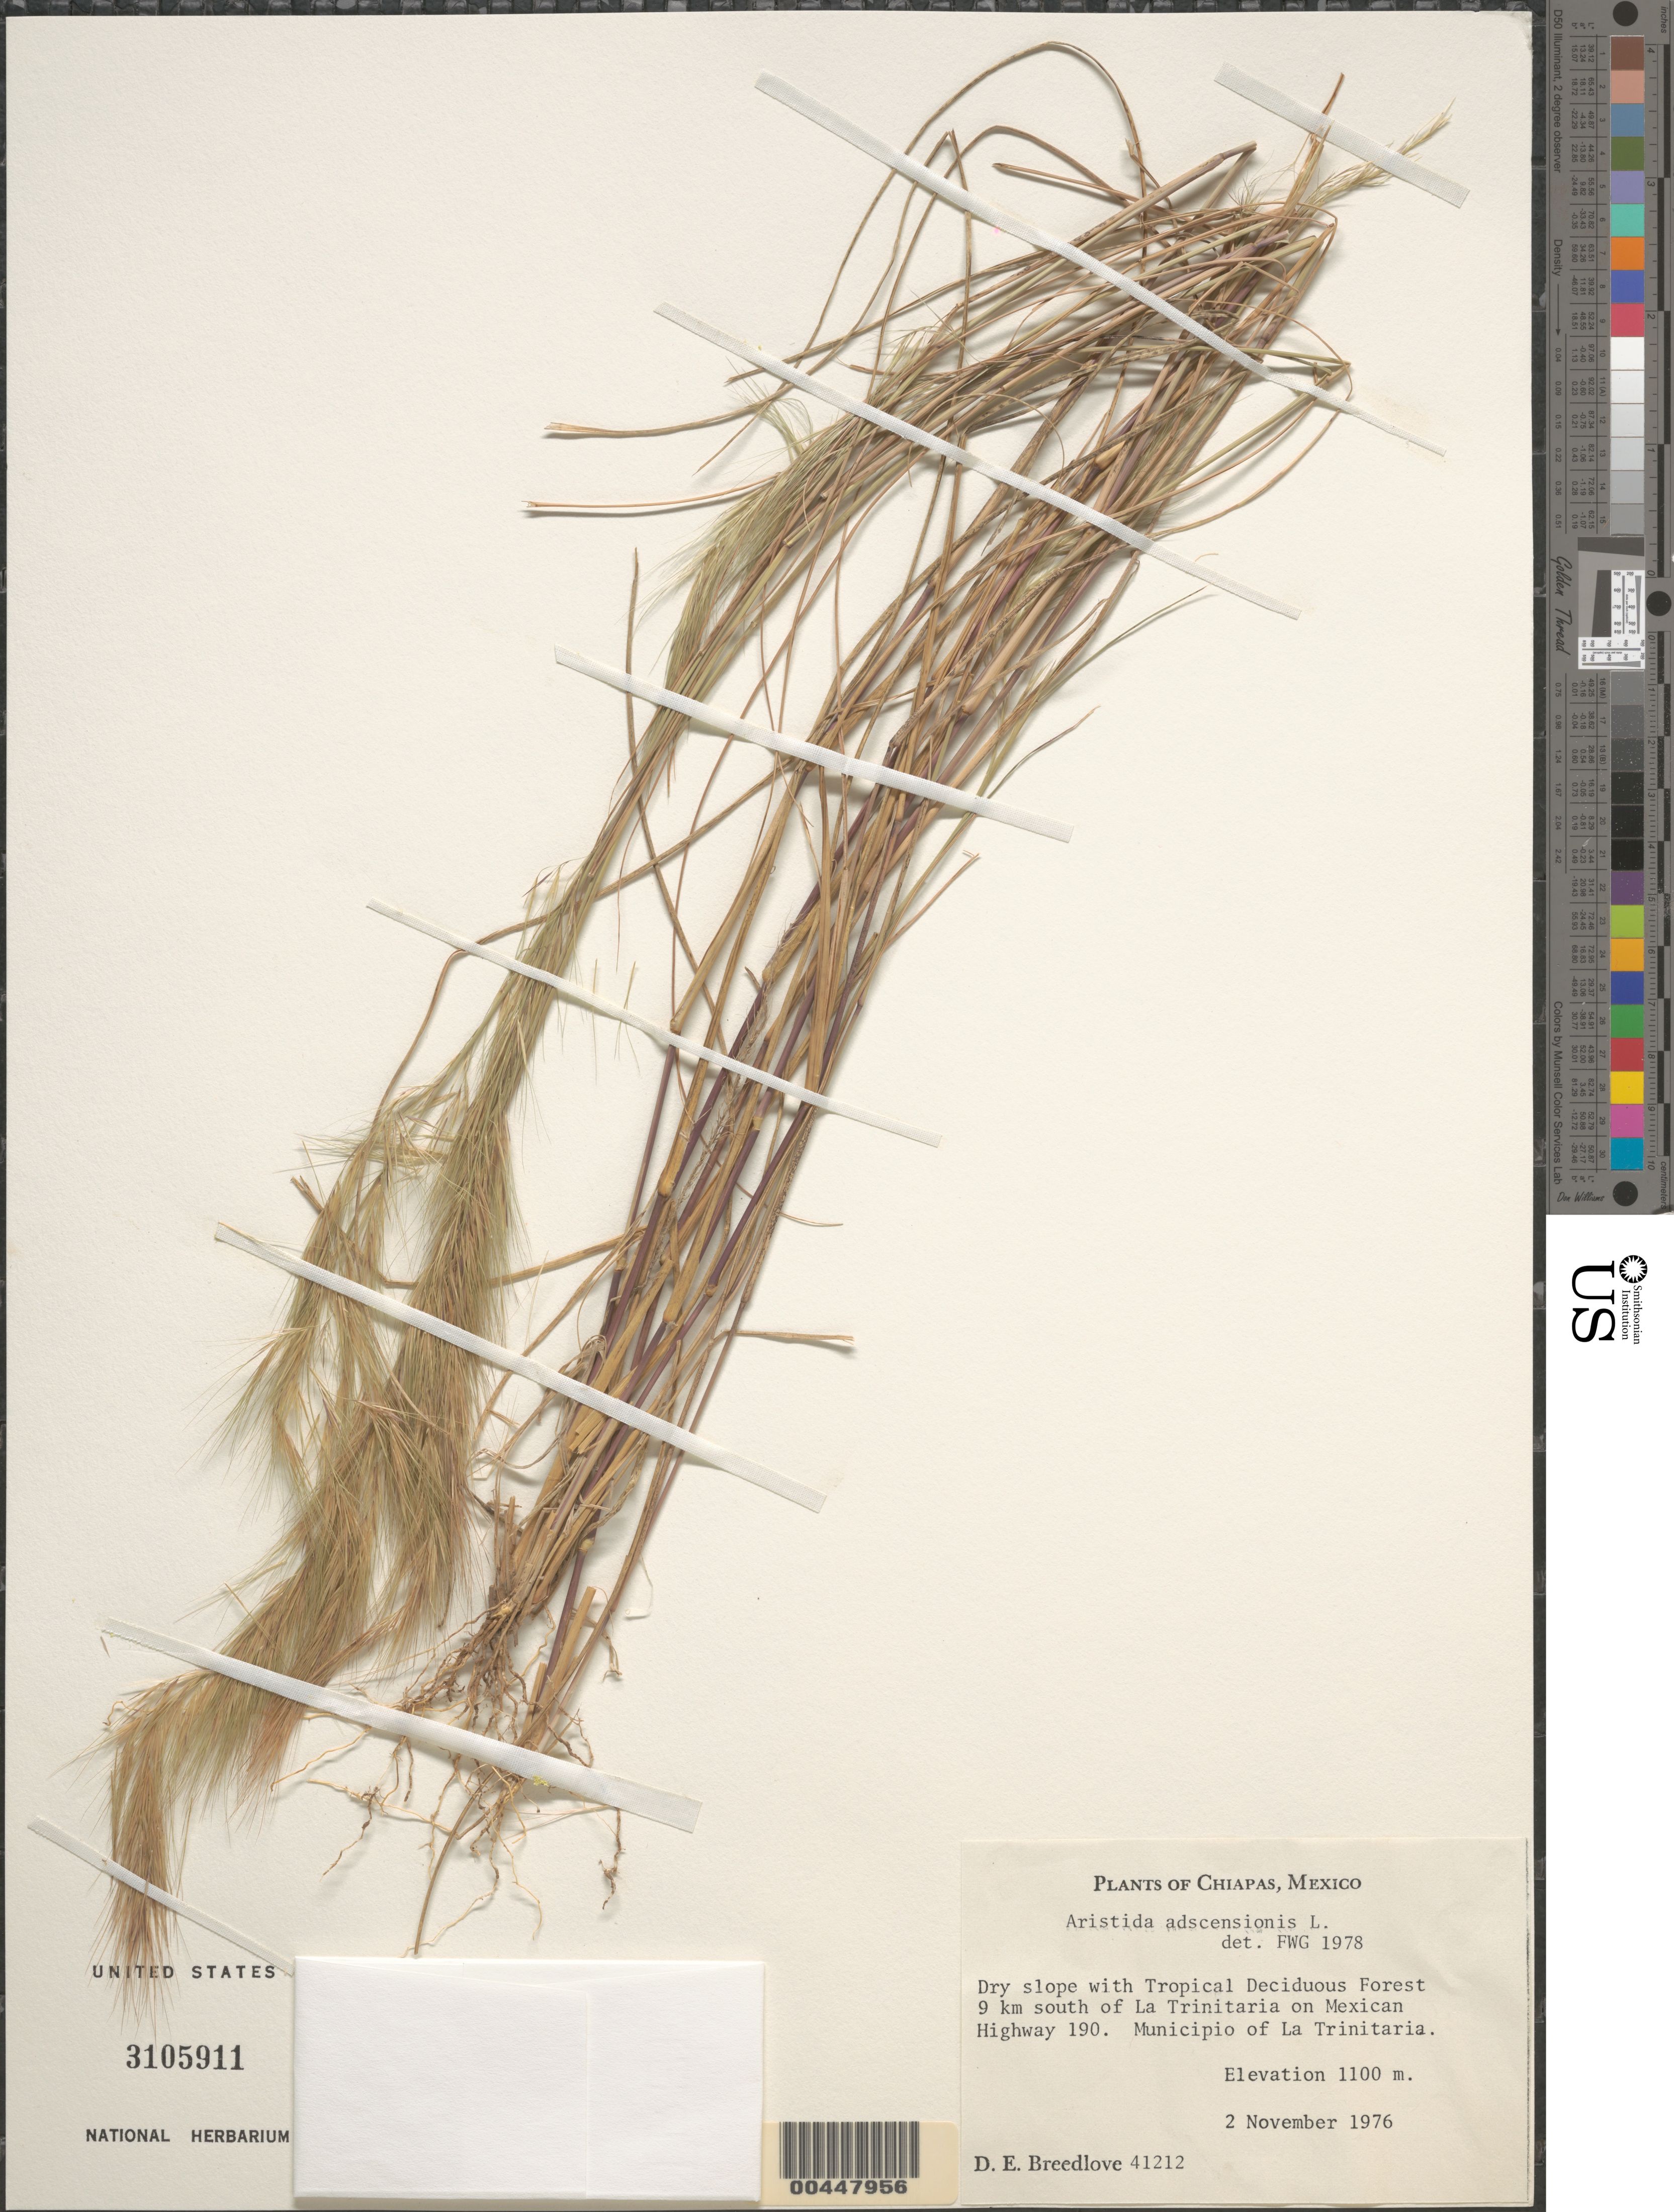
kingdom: Plantae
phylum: Tracheophyta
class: Liliopsida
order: Poales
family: Poaceae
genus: Aristida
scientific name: Aristida adscensionis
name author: L.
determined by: Gould, F. W.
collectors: D. E. Breedlove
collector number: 41212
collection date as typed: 2 Nov 1976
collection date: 1976-11-02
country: Mexico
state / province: Chiapas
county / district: La Trinitaria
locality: Tropical deciduous forest 9 km S of La Trinitaria on Mexican Highway 190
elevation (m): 1100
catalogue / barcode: US 3105911